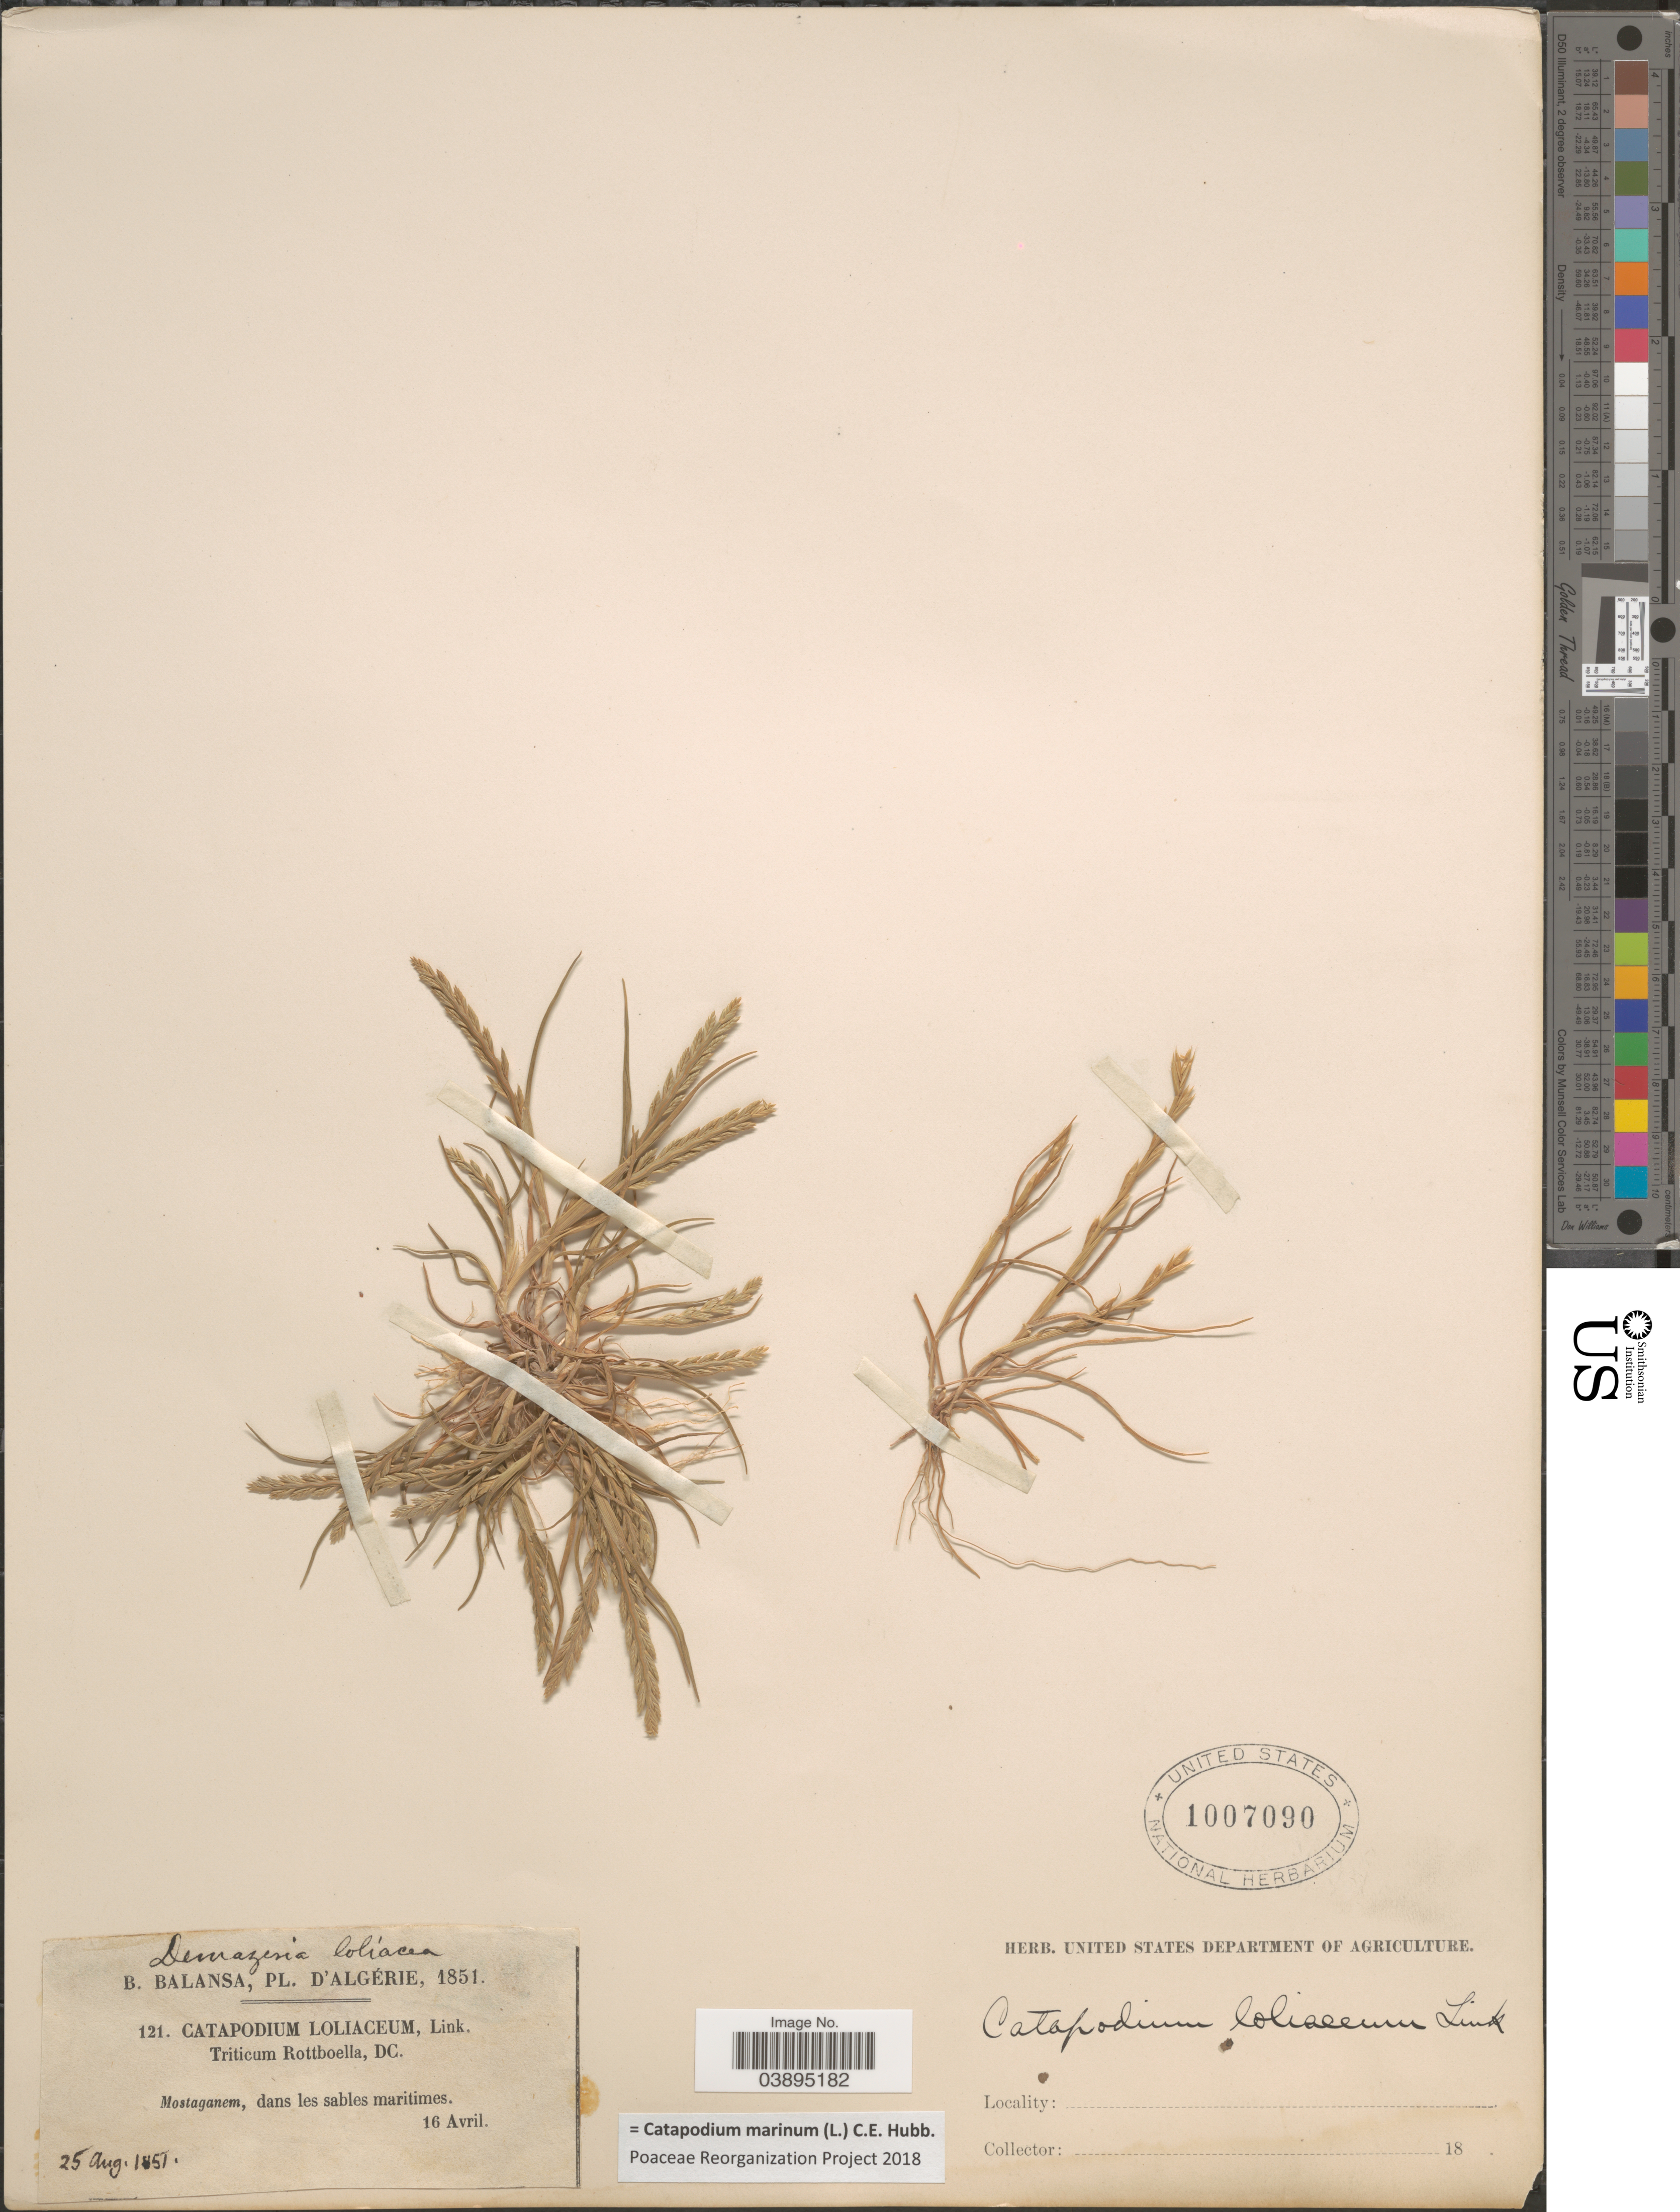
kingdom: Plantae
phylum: Tracheophyta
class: Liliopsida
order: Poales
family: Poaceae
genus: Catapodium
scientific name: Catapodium marinum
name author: (L.) C.E. Hubb.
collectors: B. Balansa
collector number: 121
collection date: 1851-04-16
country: Algeria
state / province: Mostaganem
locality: Dans les sables maritimes.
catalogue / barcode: US 1007090